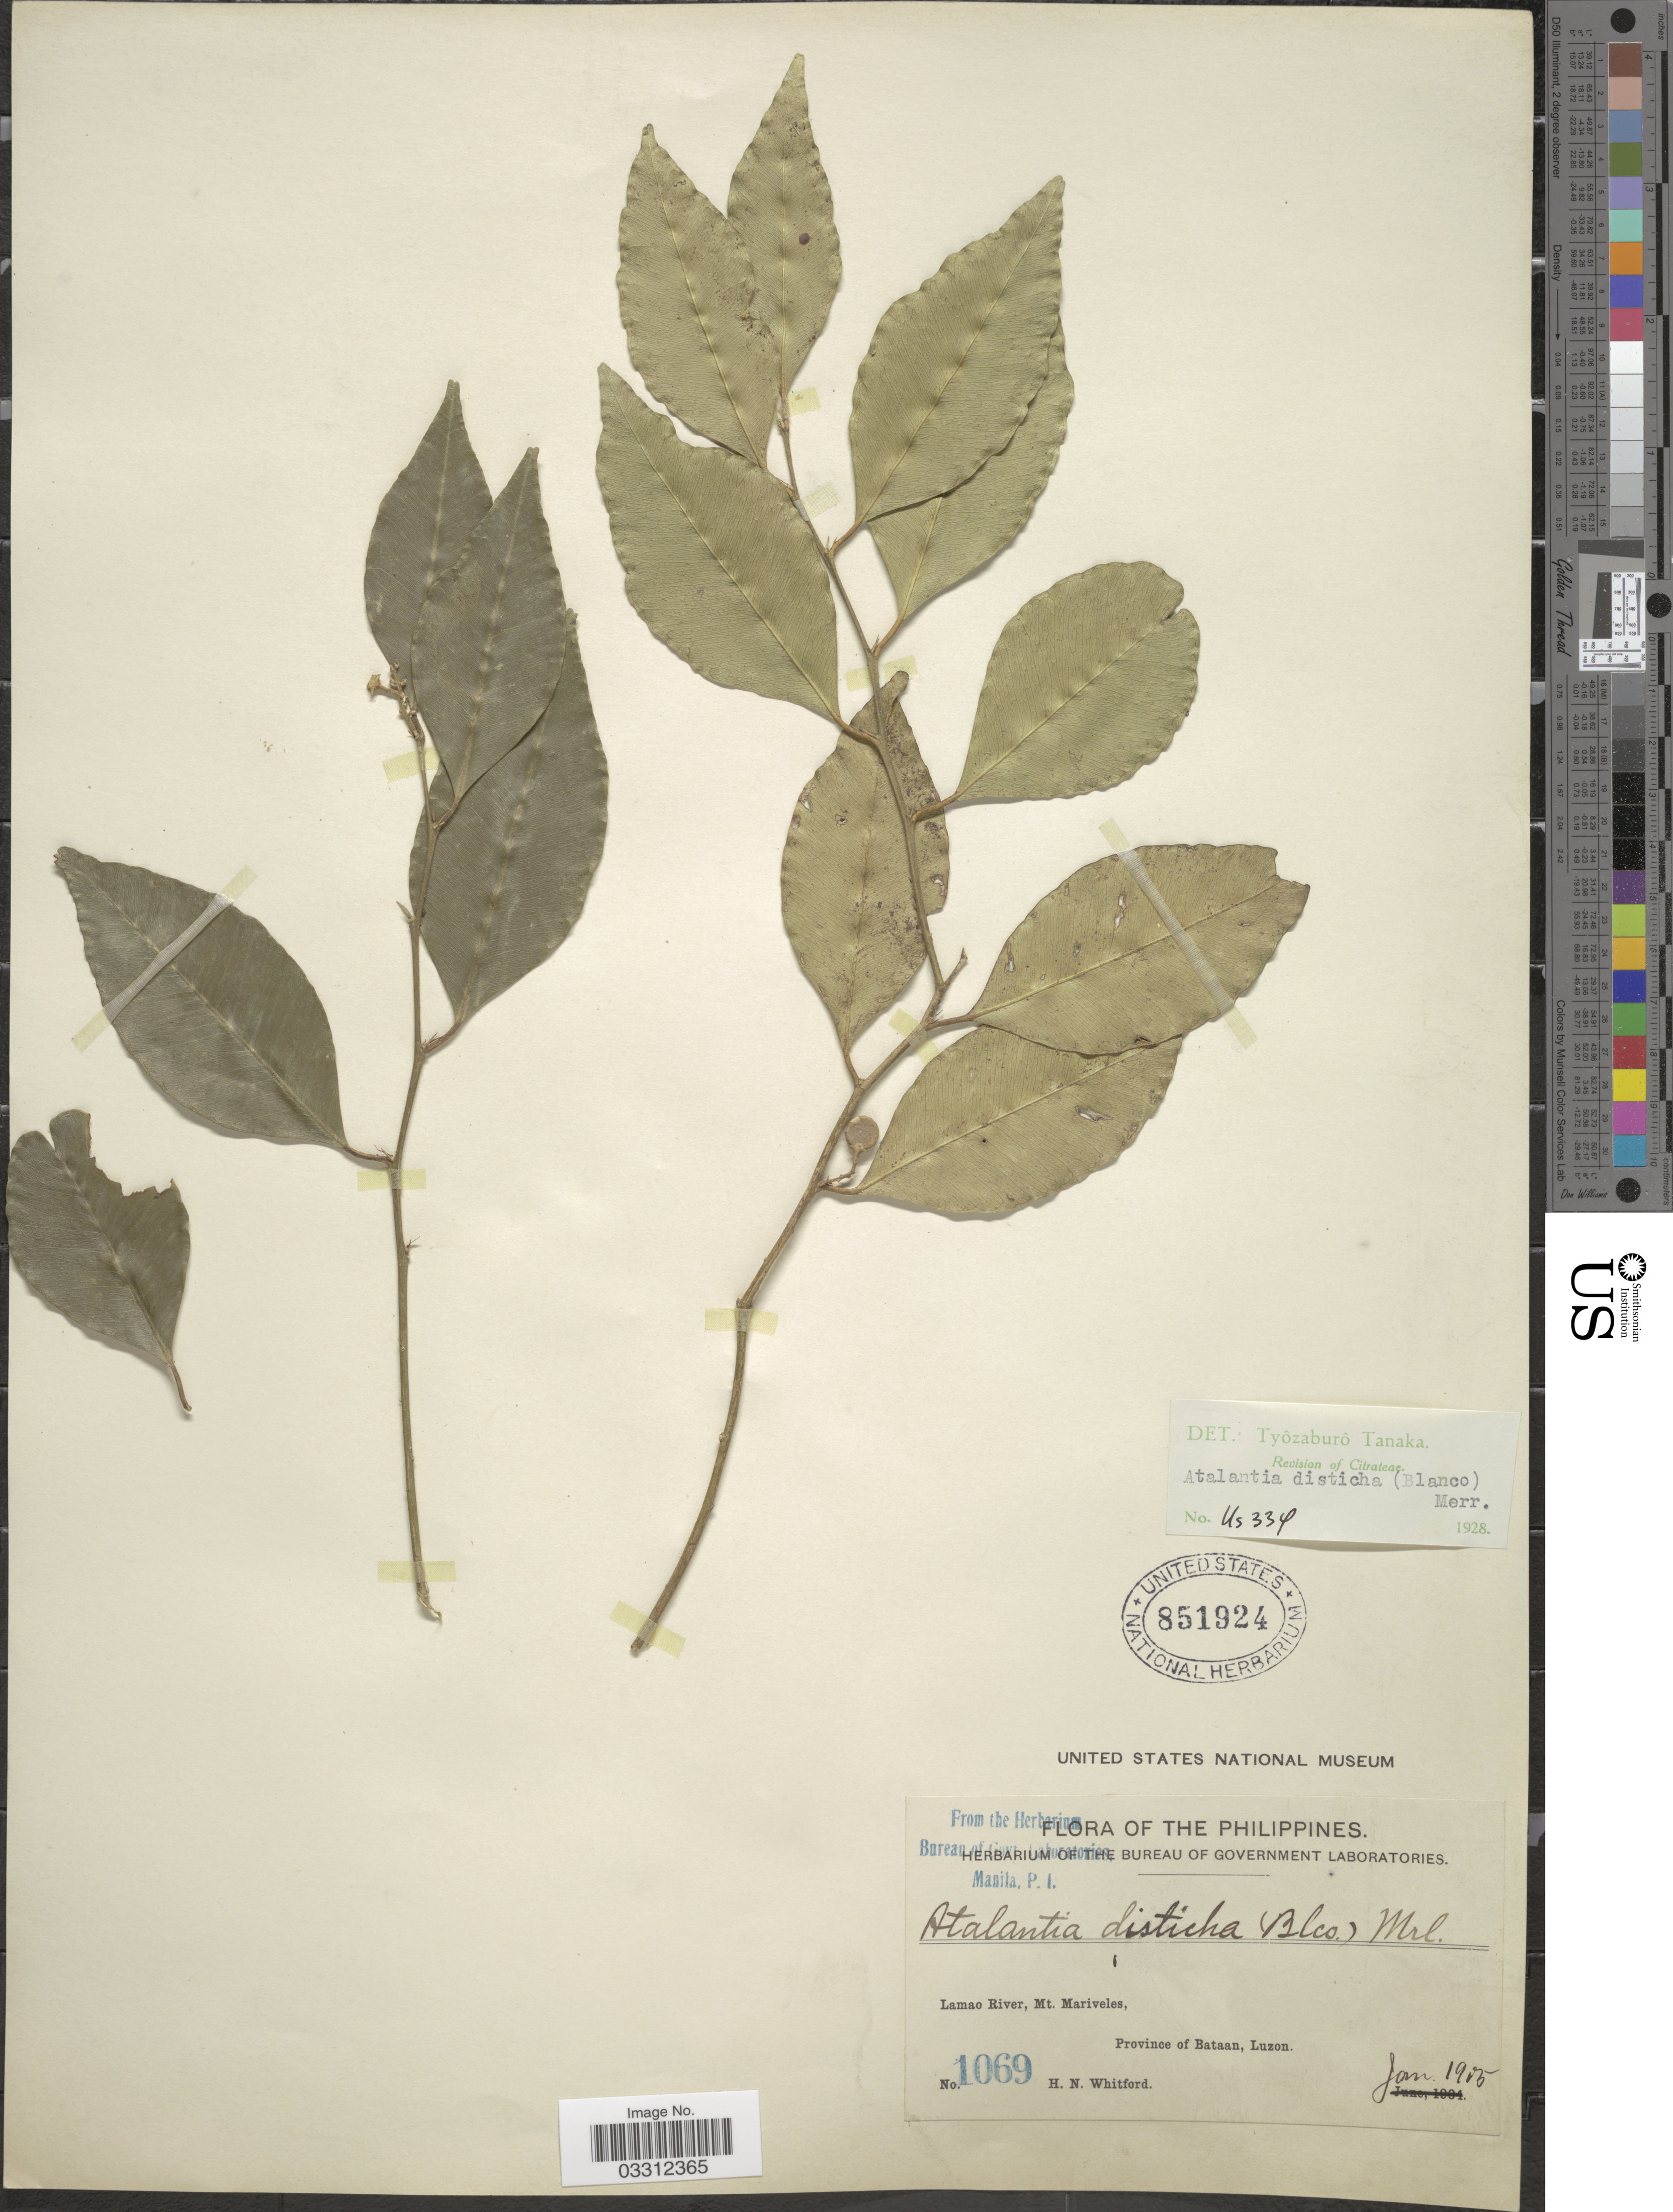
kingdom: Plantae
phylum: Tracheophyta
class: Magnoliopsida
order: Sapindales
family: Rutaceae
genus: Atalantia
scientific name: Atalantia racemosa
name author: Wight ex Hook.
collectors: H. N. Whitford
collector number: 1069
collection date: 1905-01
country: Philippines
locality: Lamao River, Mt. Mariveles, Province of Bataan, Luzon.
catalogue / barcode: US 851924